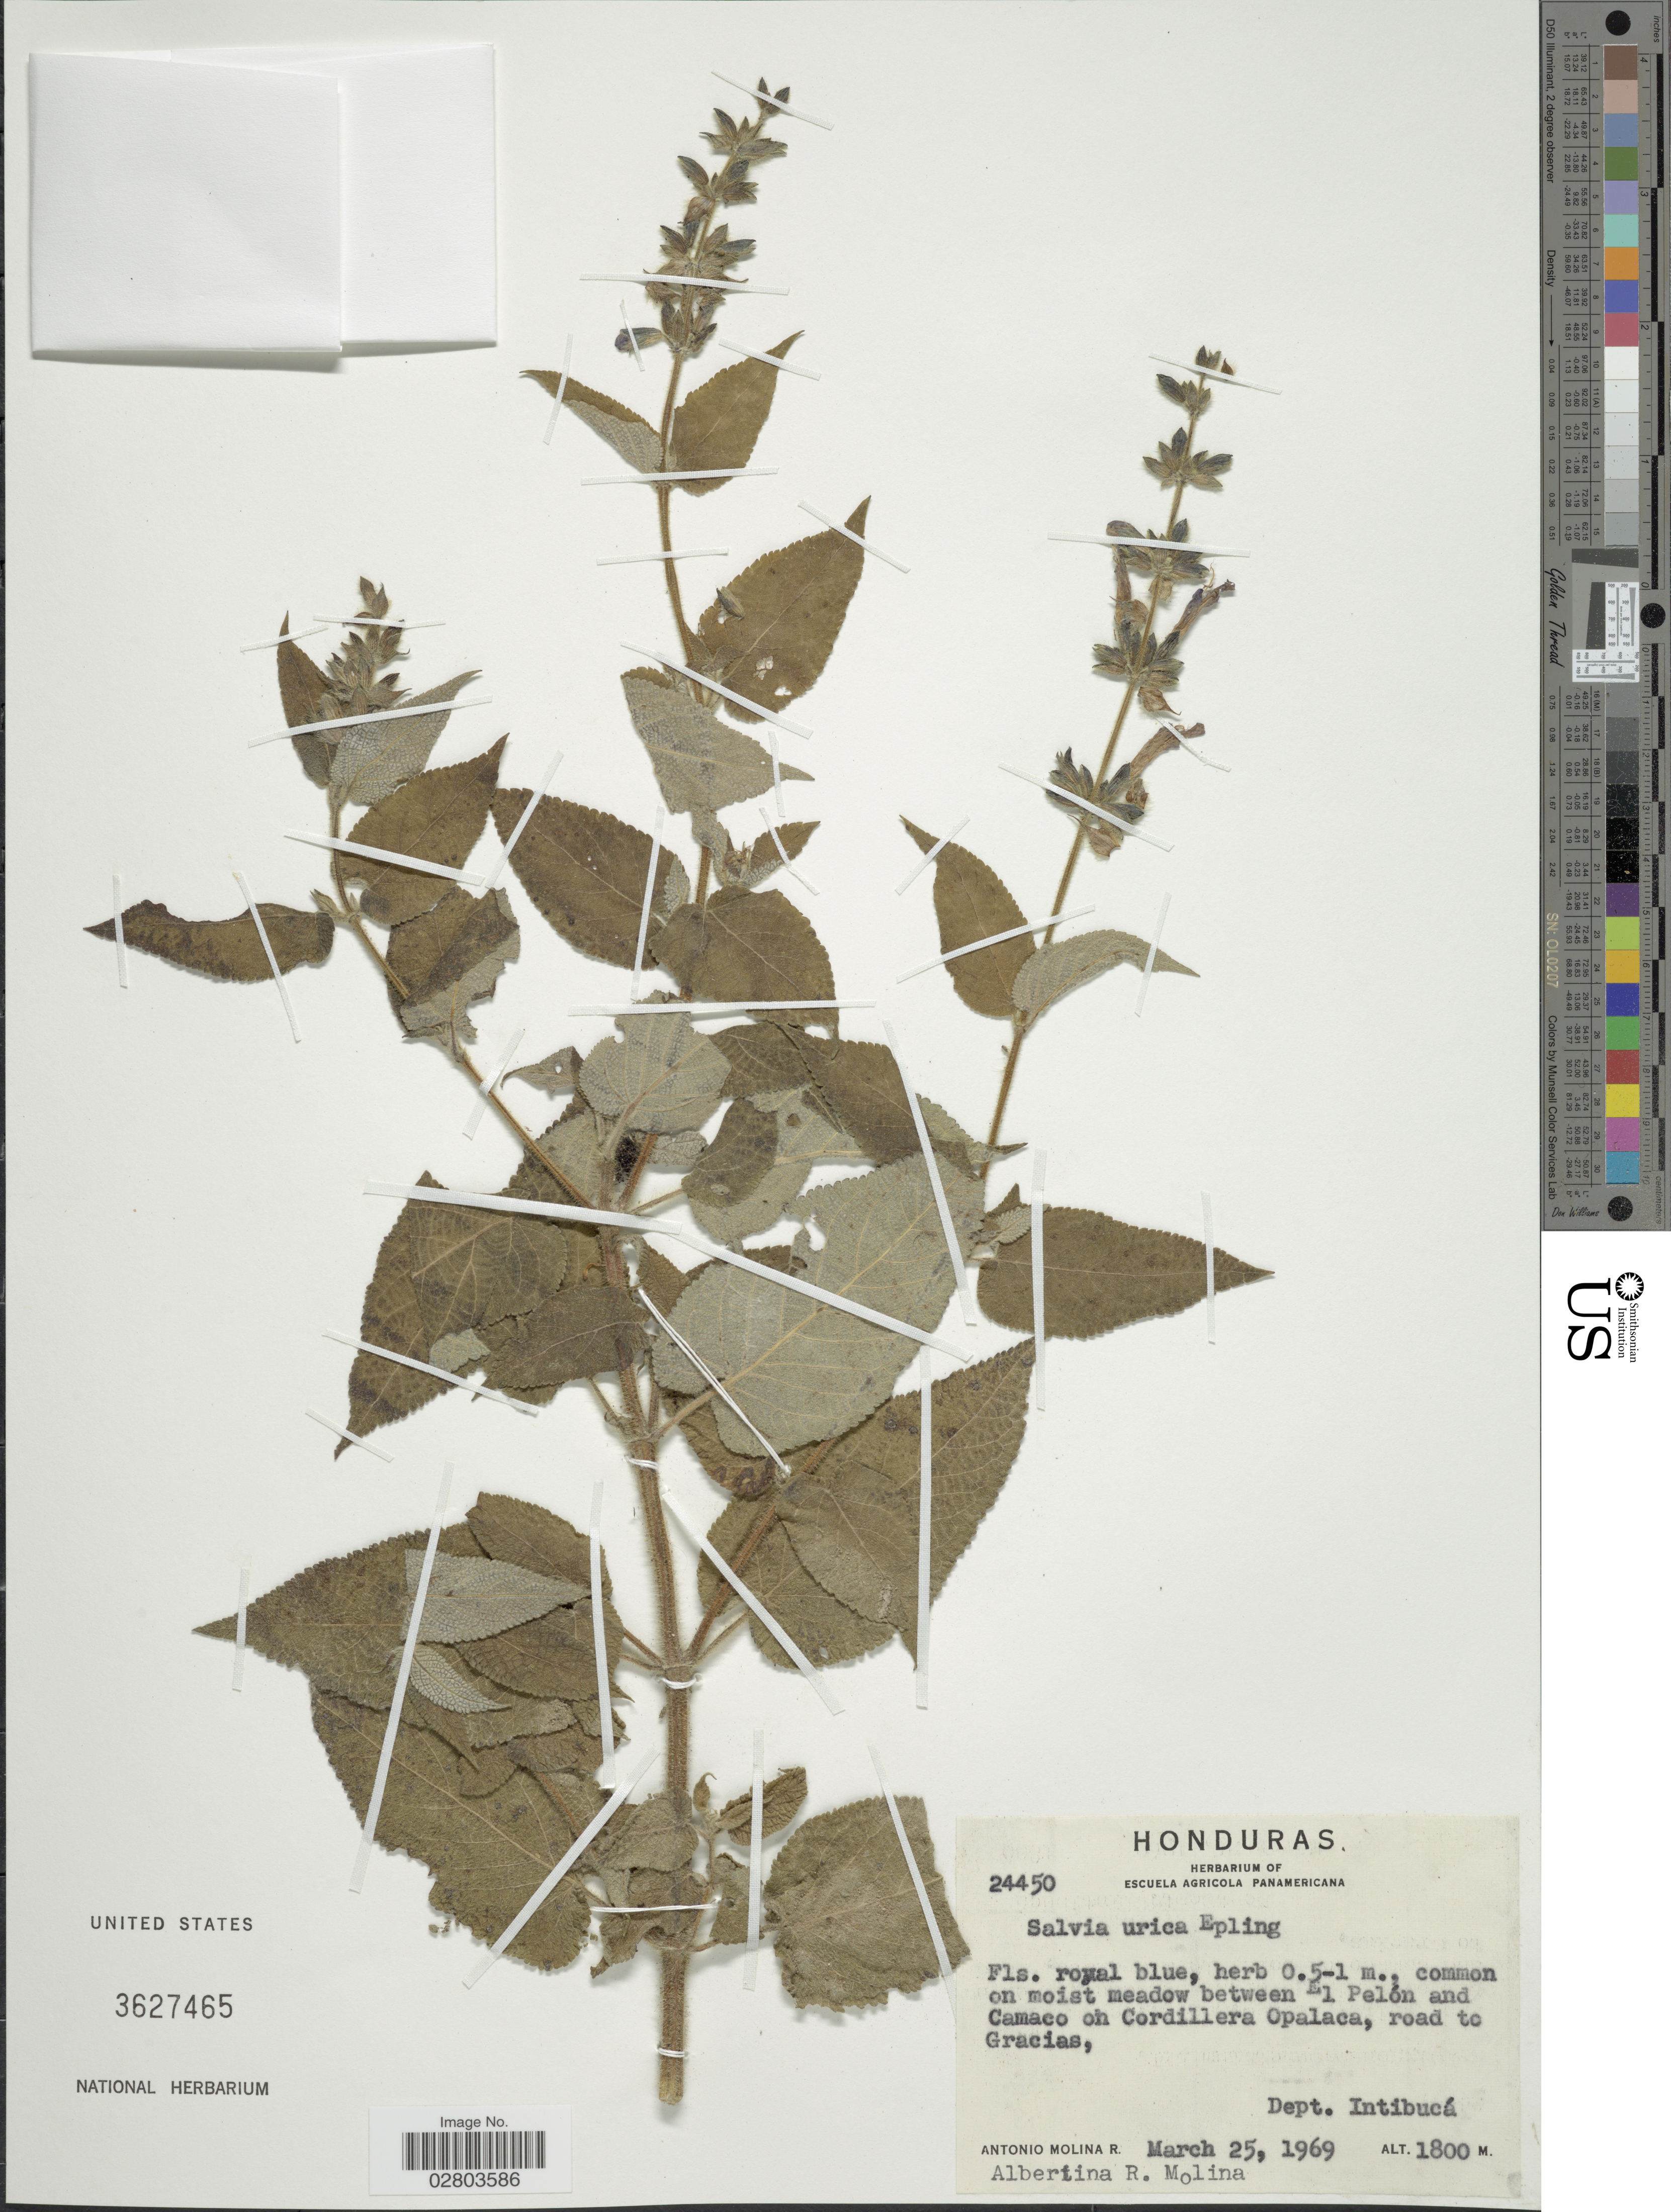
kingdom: Plantae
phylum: Tracheophyta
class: Magnoliopsida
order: Lamiales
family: Lamiaceae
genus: Salvia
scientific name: Salvia urica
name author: Epling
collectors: A. Molina R. & A. R. Molina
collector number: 24450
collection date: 1969-03-25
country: Honduras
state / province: Intibuca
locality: Common on moist meadow between El Pelón and Camaco on Cordillera Opalaca, road to Gracias. Dept. Intibucá.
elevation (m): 1800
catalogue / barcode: US 3627465